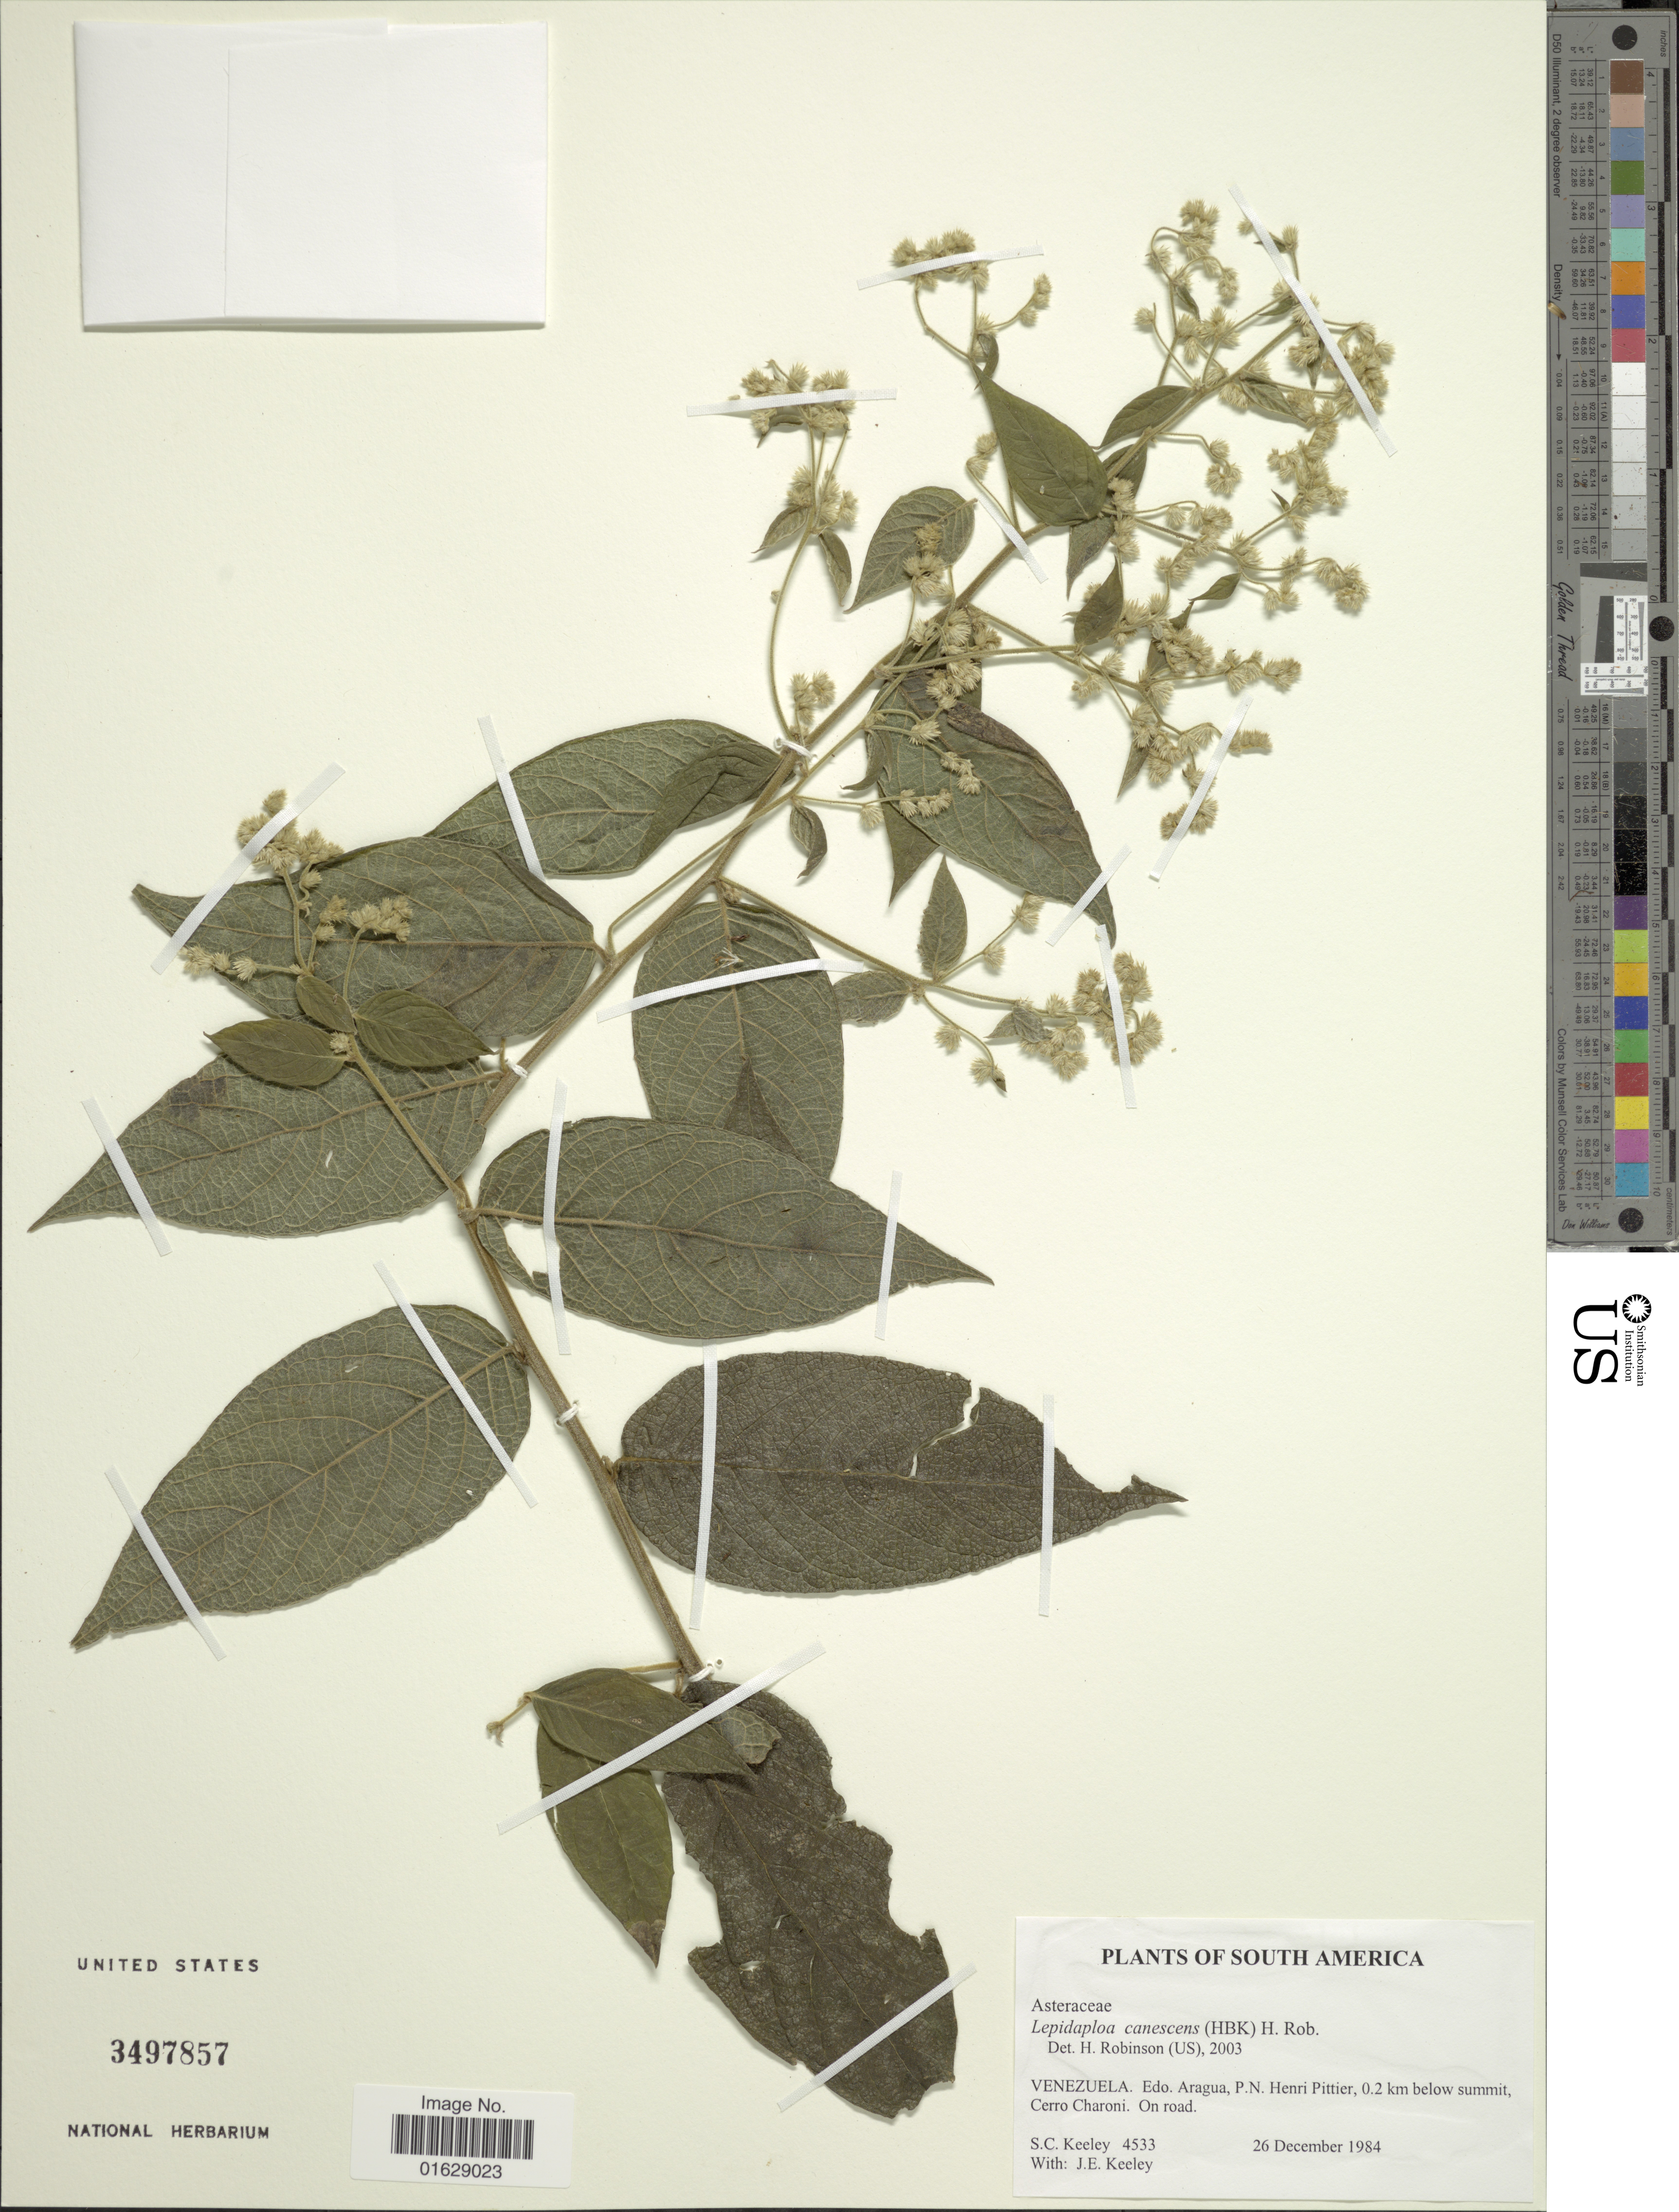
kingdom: Plantae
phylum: Tracheophyta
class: Magnoliopsida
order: Asterales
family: Asteraceae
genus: Lepidaploa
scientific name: Lepidaploa lehmannii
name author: (Hieron.) H. Rob.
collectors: S. C. Keeley & J. E. Keeley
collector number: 4533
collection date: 1984-12-26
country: Venezuela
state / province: Aragua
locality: Edo. Aragua, p.N. Henri Pittier, 0.2 km below summit, Cerro Charoni. On road.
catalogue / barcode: US 3497857